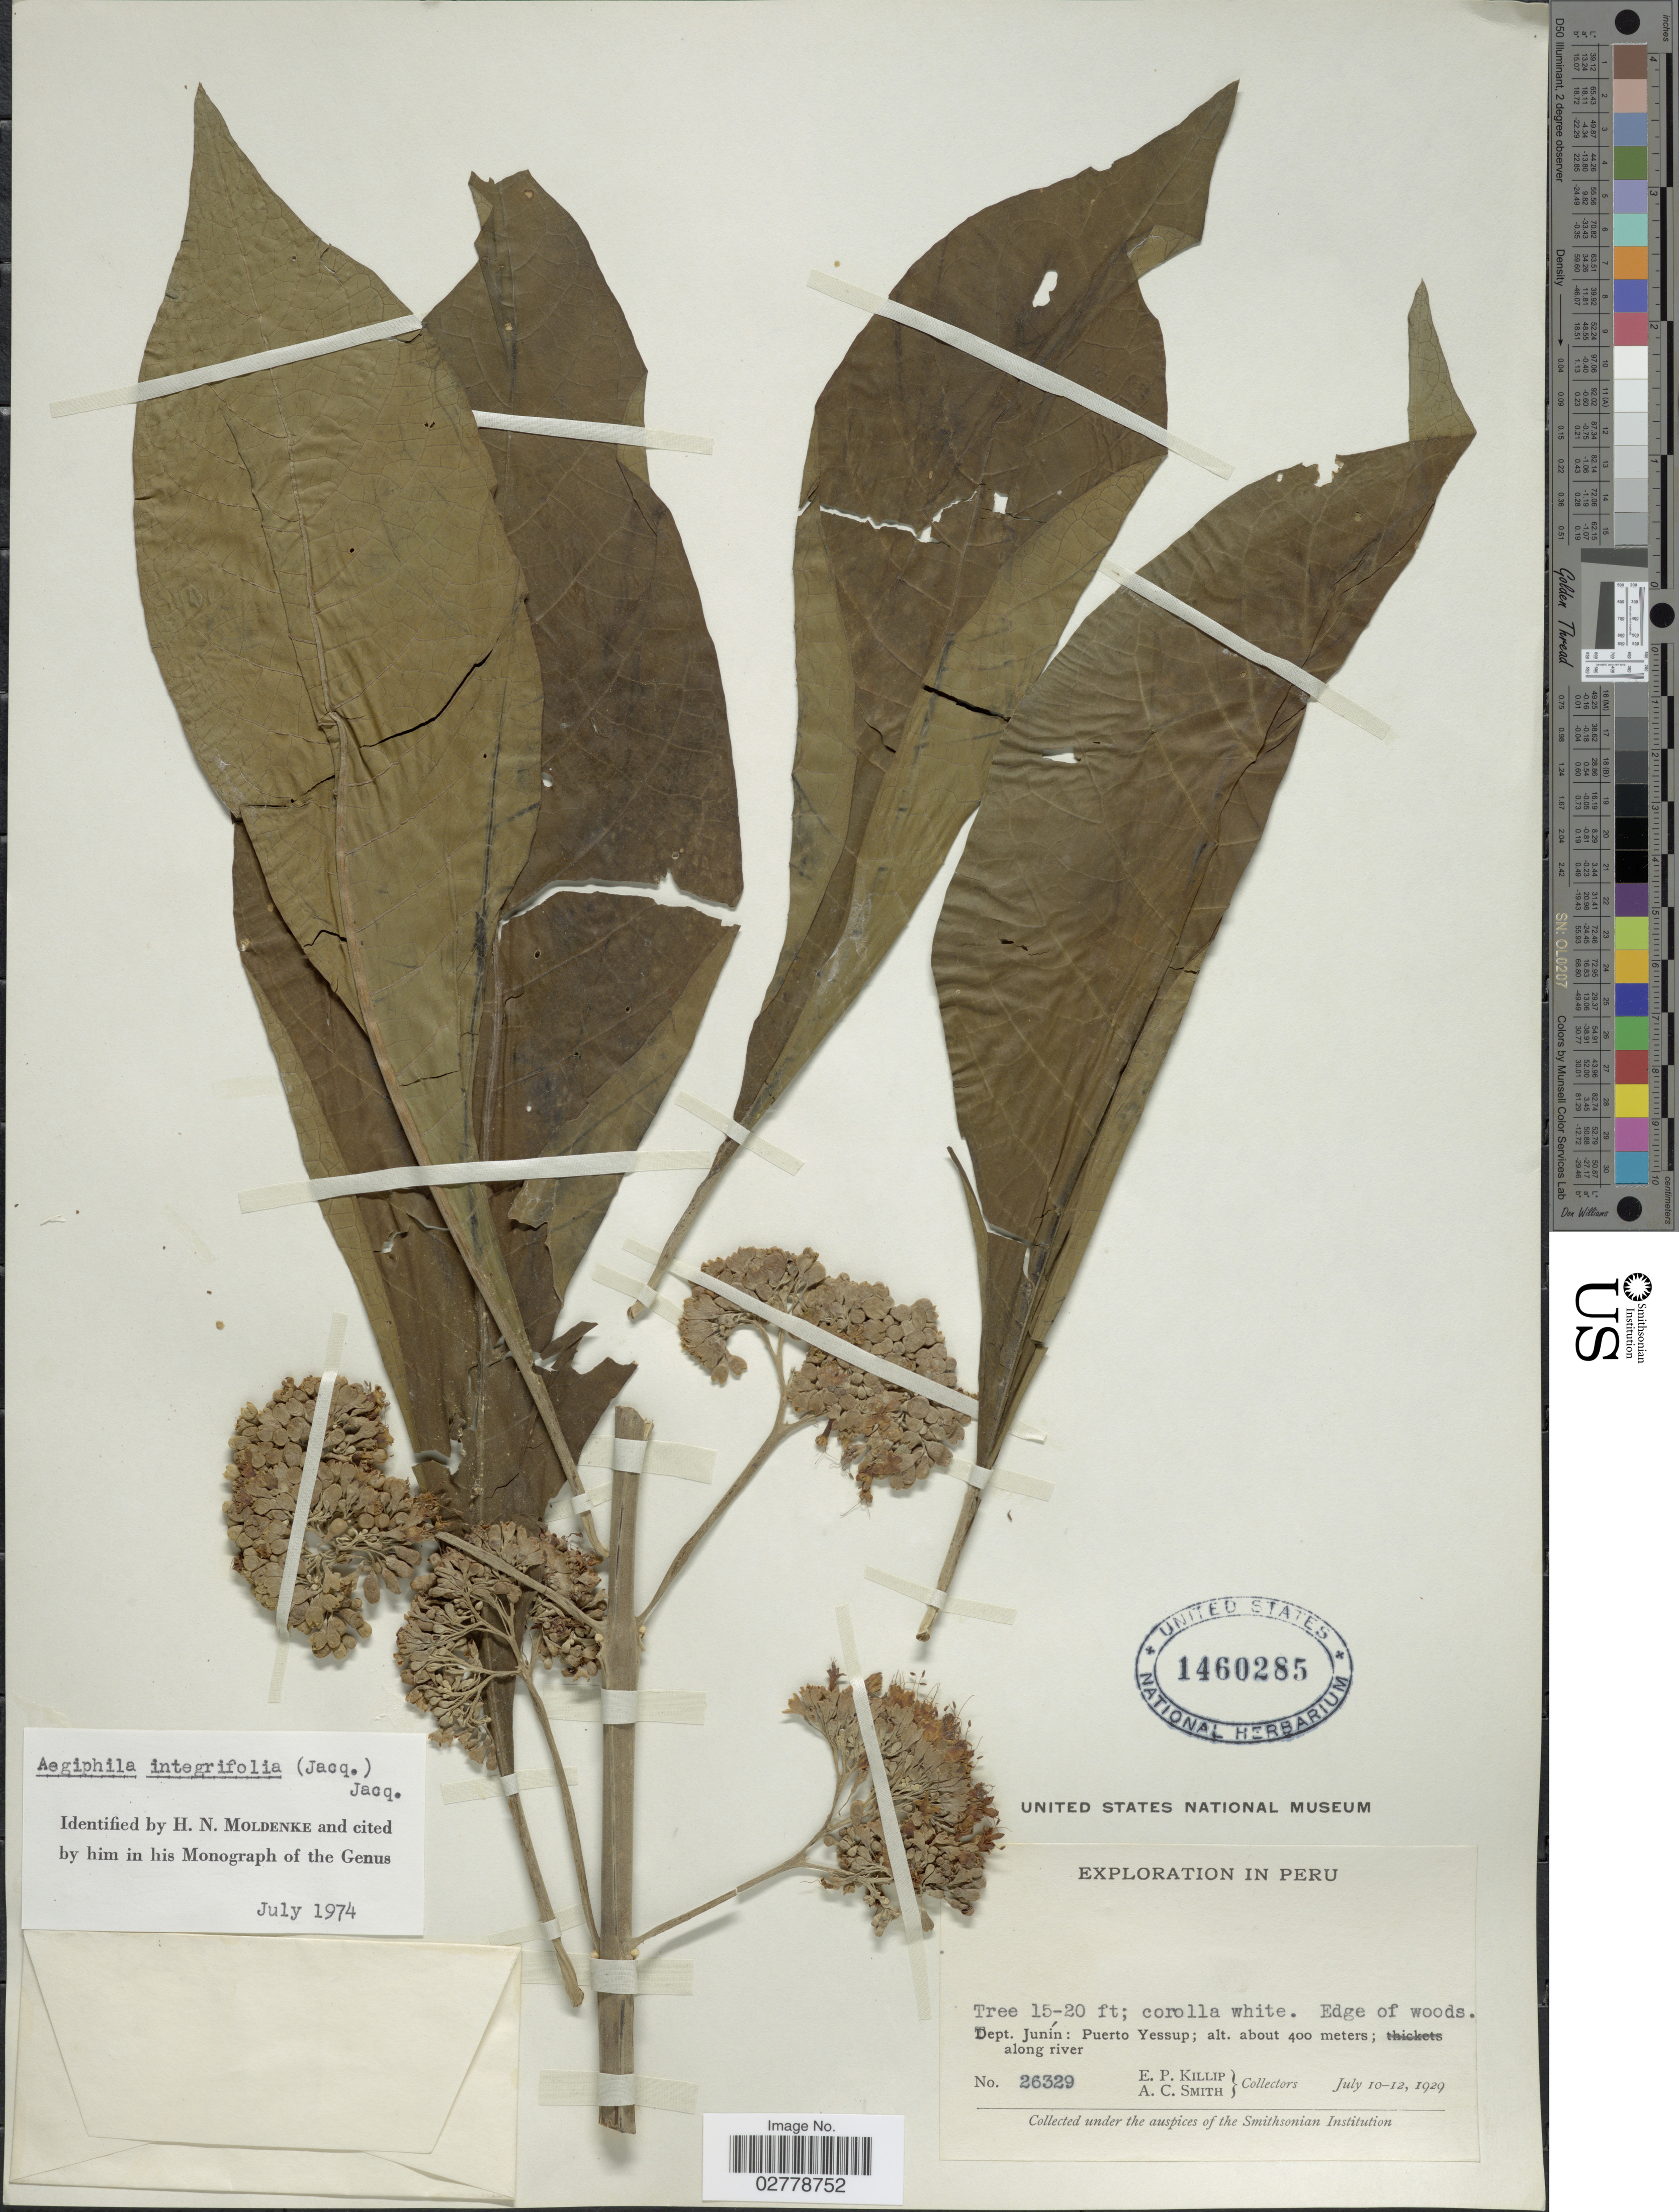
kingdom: Plantae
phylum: Tracheophyta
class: Magnoliopsida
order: Lamiales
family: Lamiaceae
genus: Aegiphila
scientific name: Aegiphila integrifolia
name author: (Jacq.) B.D. Jacks.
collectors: E. P. Killip & A. C. Smith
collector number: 26329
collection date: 1929-07-10/1929-07-12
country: Peru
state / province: Junín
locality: Dept. Junín: Puerto Yessup.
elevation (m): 400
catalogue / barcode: US 1460285